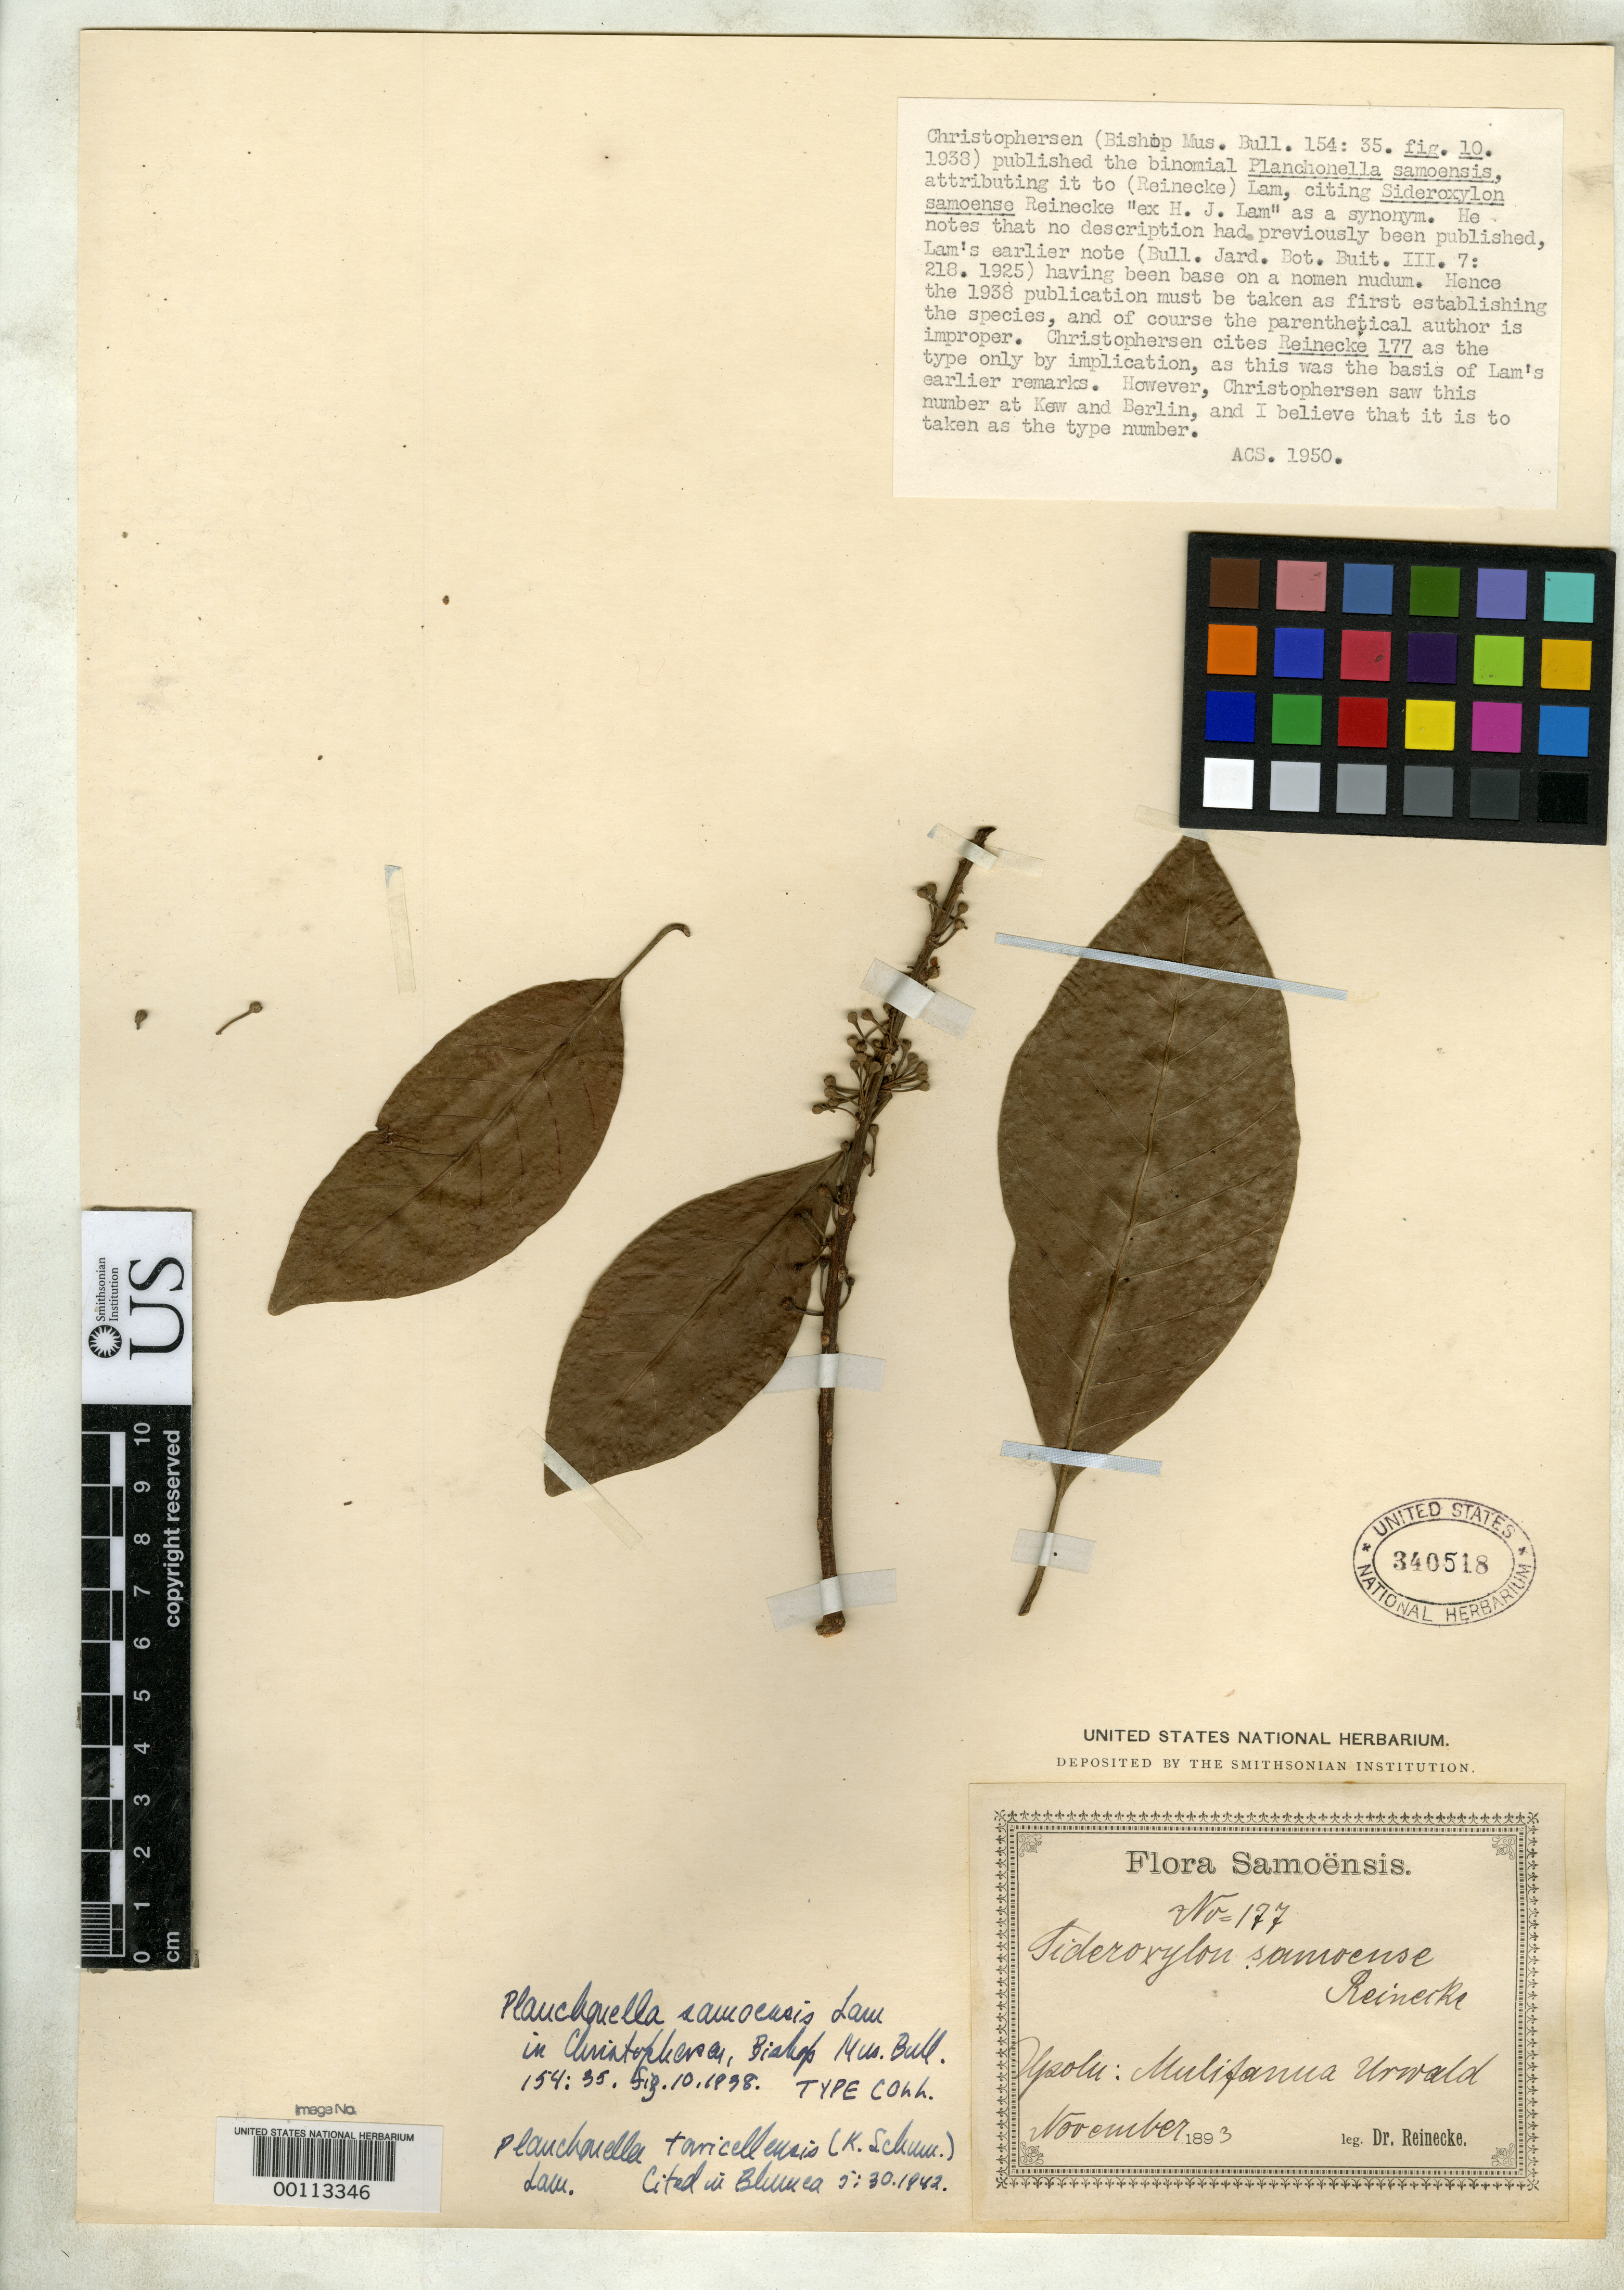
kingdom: Plantae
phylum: Tracheophyta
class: Magnoliopsida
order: Ericales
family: Sapotaceae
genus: Planchonella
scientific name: Planchonella samoensis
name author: H.J. Lam in Christoph.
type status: Isosyntype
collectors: F. Reinecke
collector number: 177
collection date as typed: Nov 1893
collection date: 1893-11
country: Samoa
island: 'Upolu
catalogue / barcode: US 340518